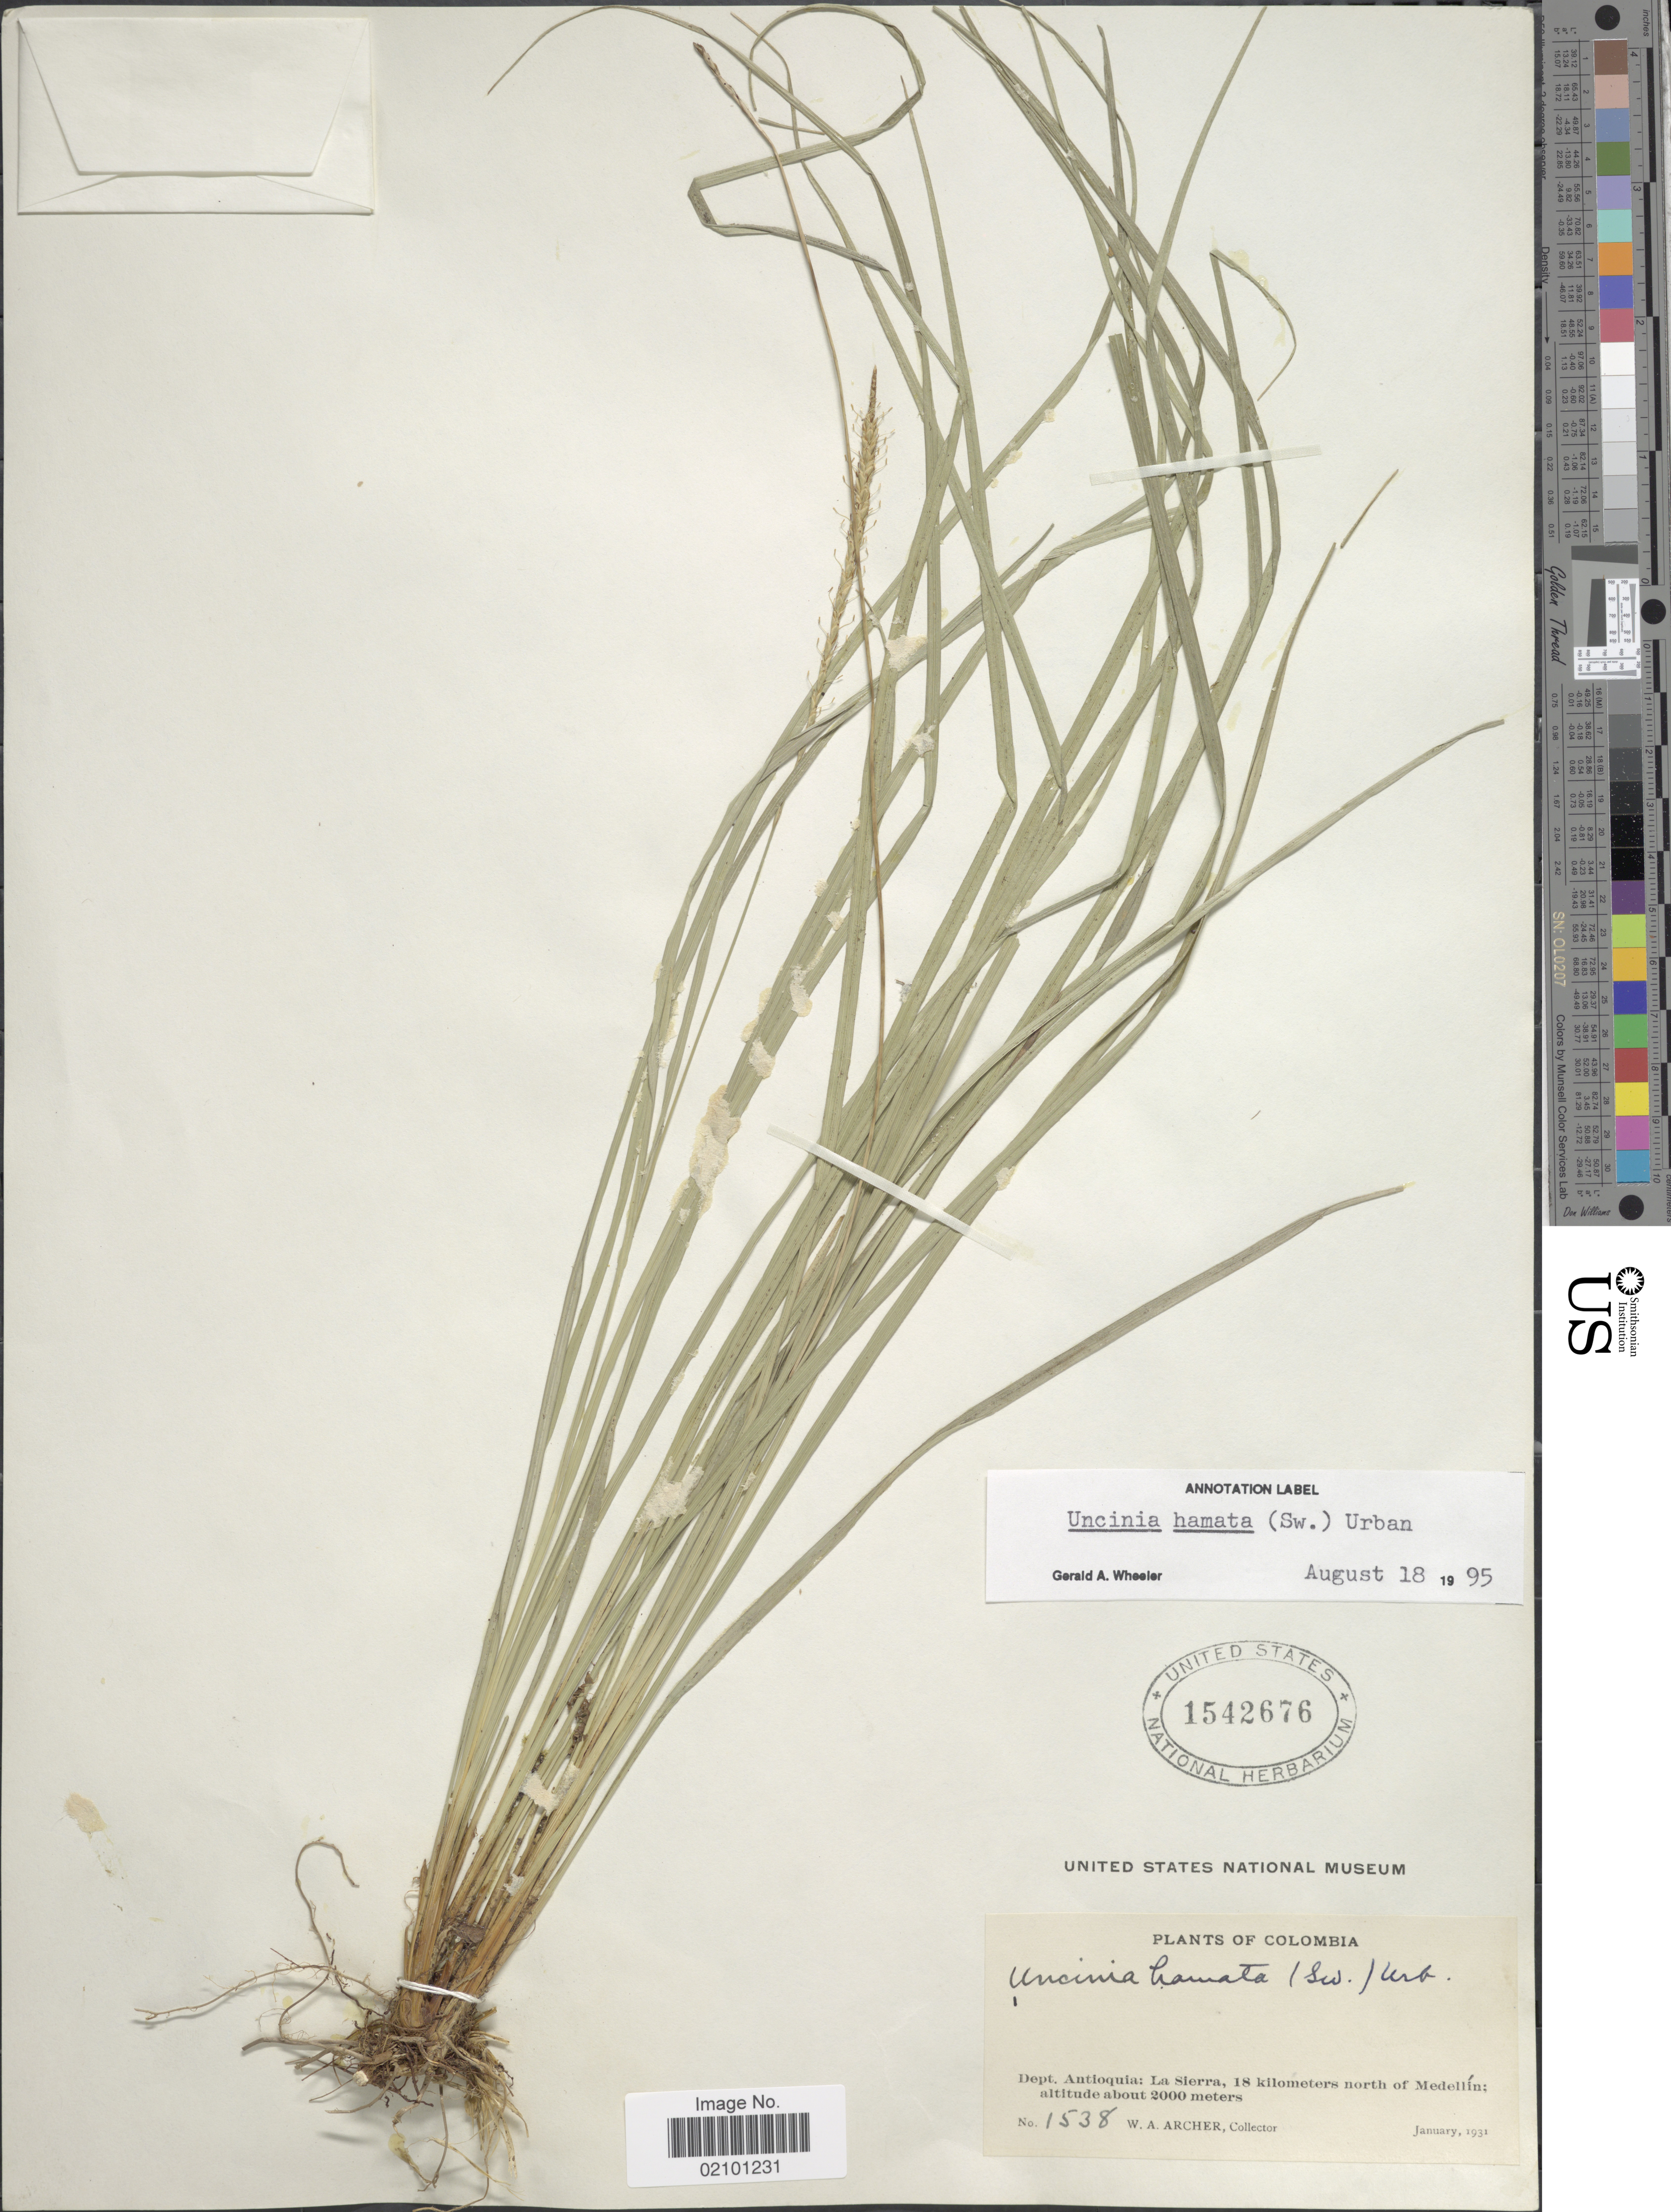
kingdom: Plantae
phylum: Tracheophyta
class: Liliopsida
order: Poales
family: Cyperaceae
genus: Carex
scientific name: Carex hamata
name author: Sw.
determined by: Strong, M. T., (US), Smithsonian Institution - National Museum of Natural History (UNITED STATES)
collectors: W. A. Archer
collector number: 1538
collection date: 1931-01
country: Colombia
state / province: Antioquia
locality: Dept. Antioquia: La Sierra, 18 kilometers north of Medellin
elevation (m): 2000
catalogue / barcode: US 1542676